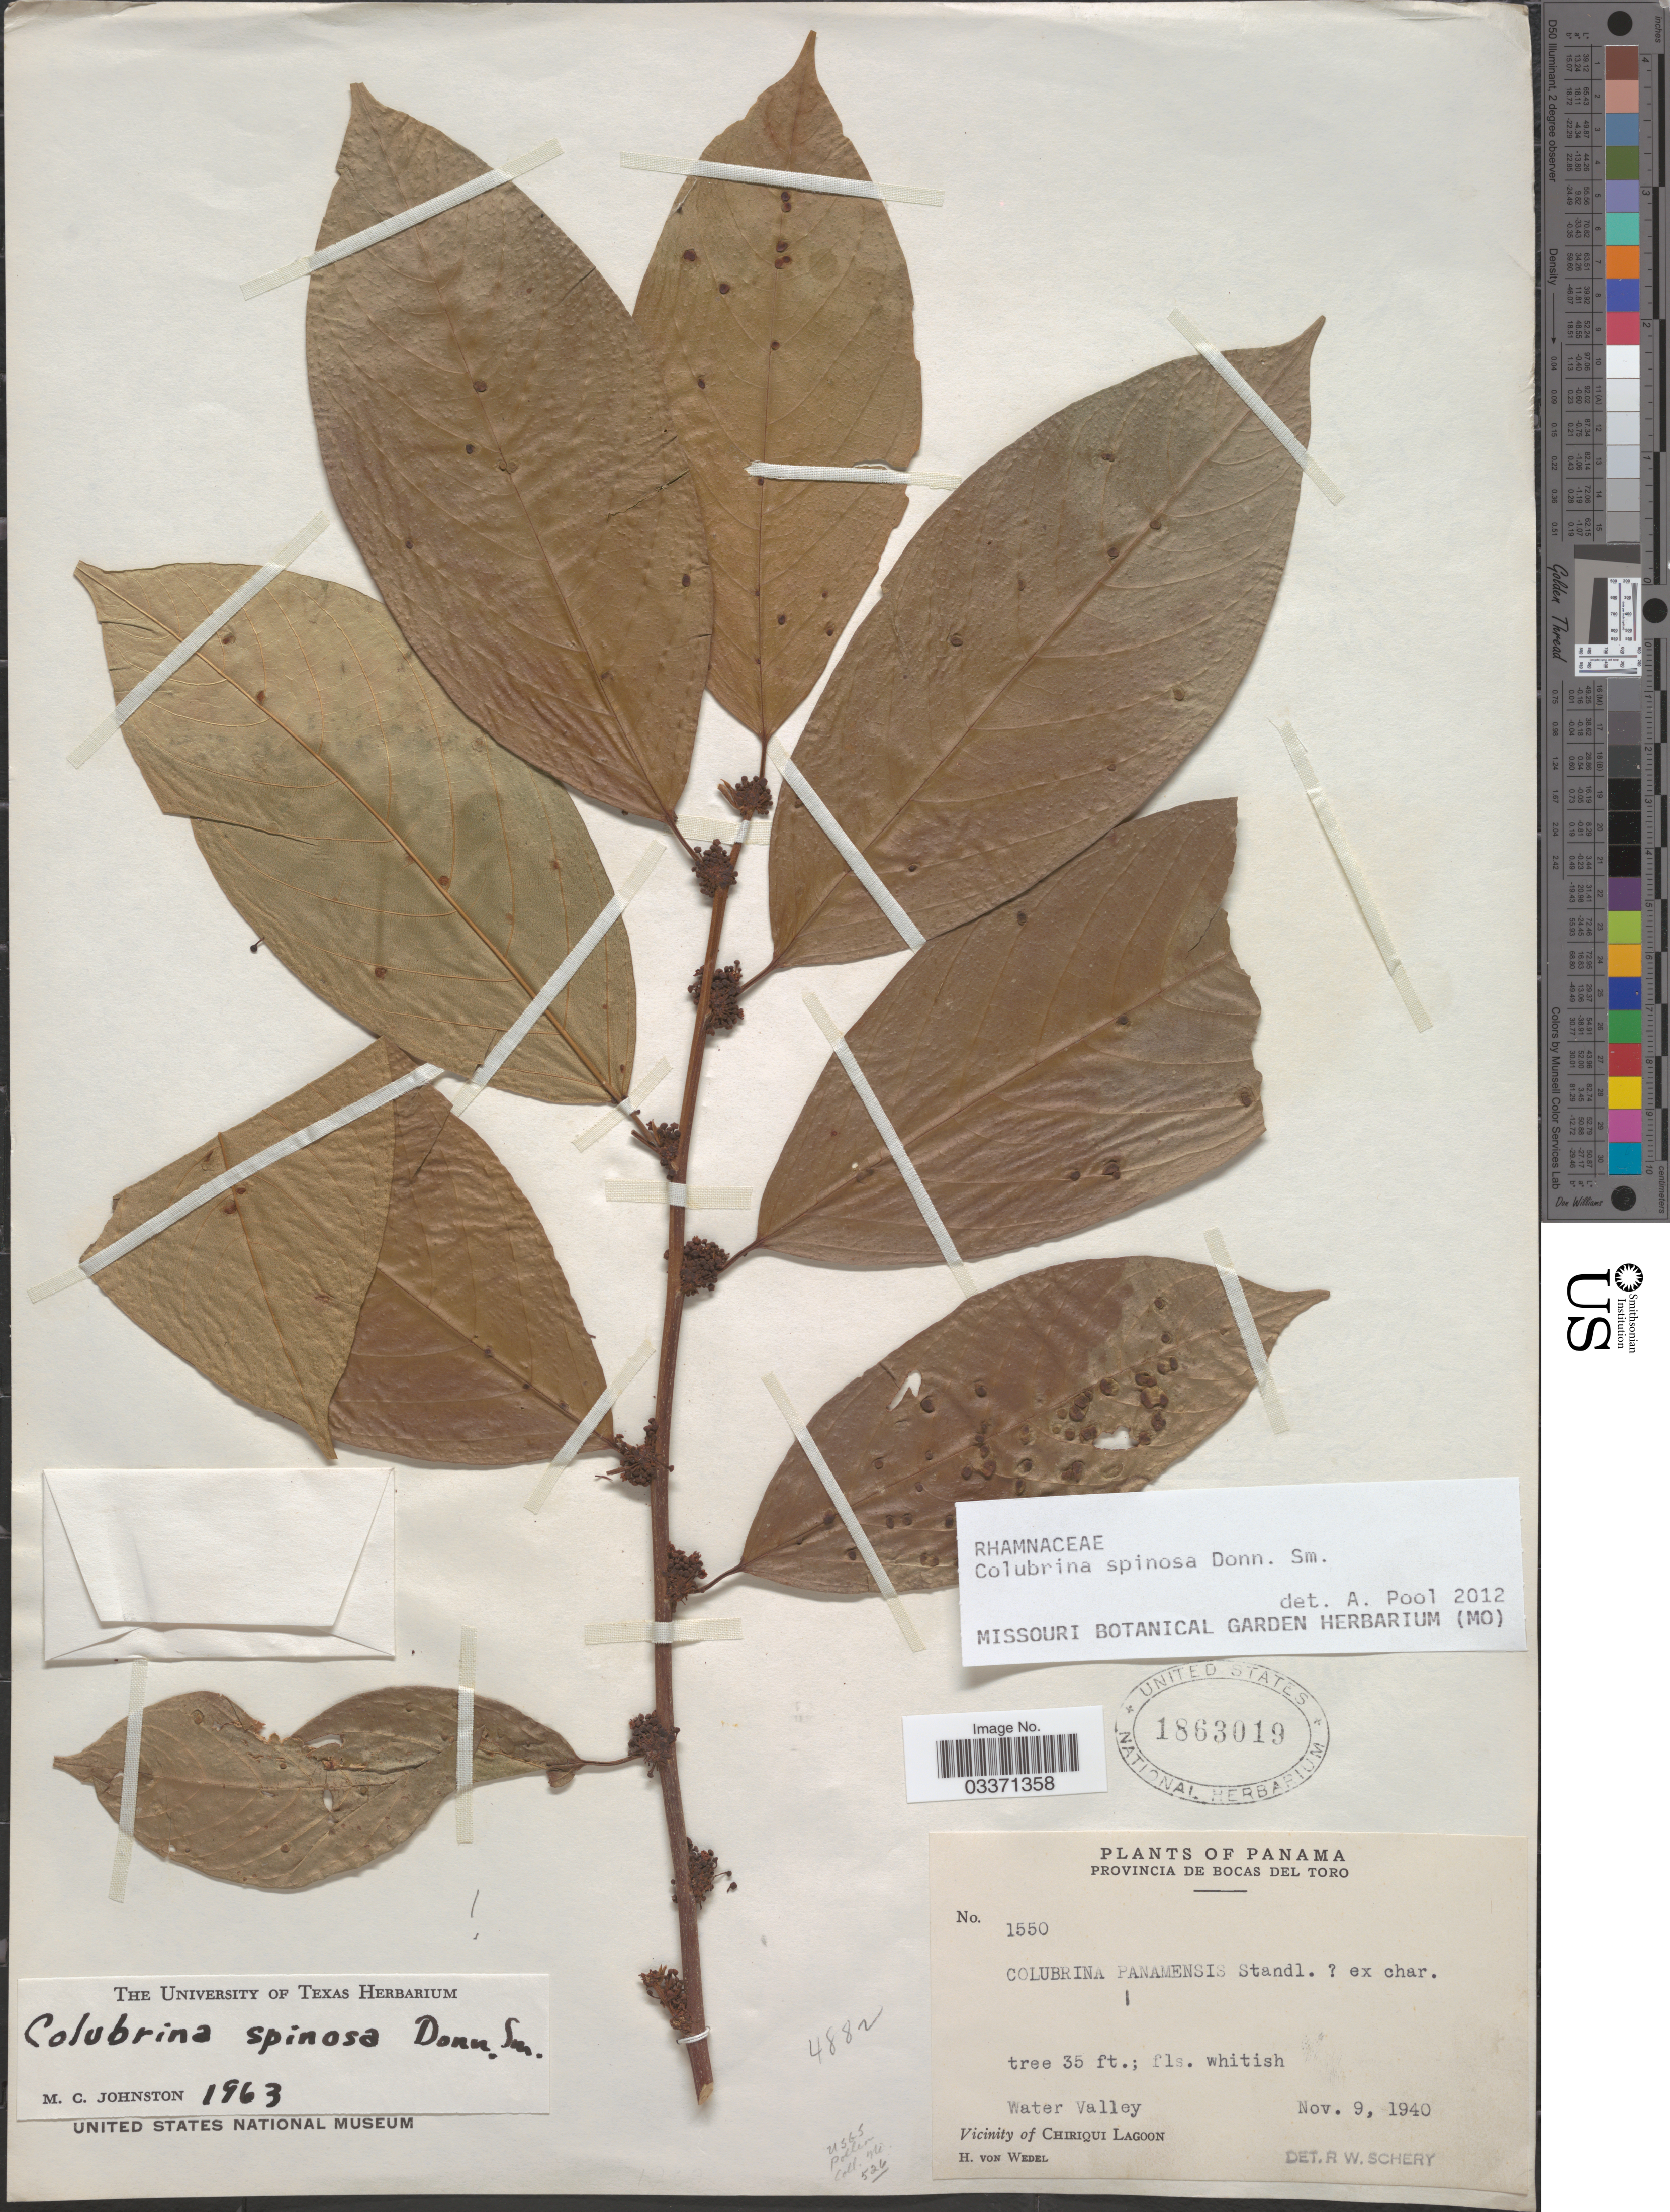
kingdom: Plantae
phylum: Tracheophyta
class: Magnoliopsida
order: Rosales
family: Rhamnaceae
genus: Colubrina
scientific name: Colubrina spinosa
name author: Donn. Sm.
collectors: H. von Wedel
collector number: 1550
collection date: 1940-11-09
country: Panama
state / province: Bocas del Toro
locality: Water Valley. Vicinity of Chiriqui Lagoon.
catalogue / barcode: US 1863019